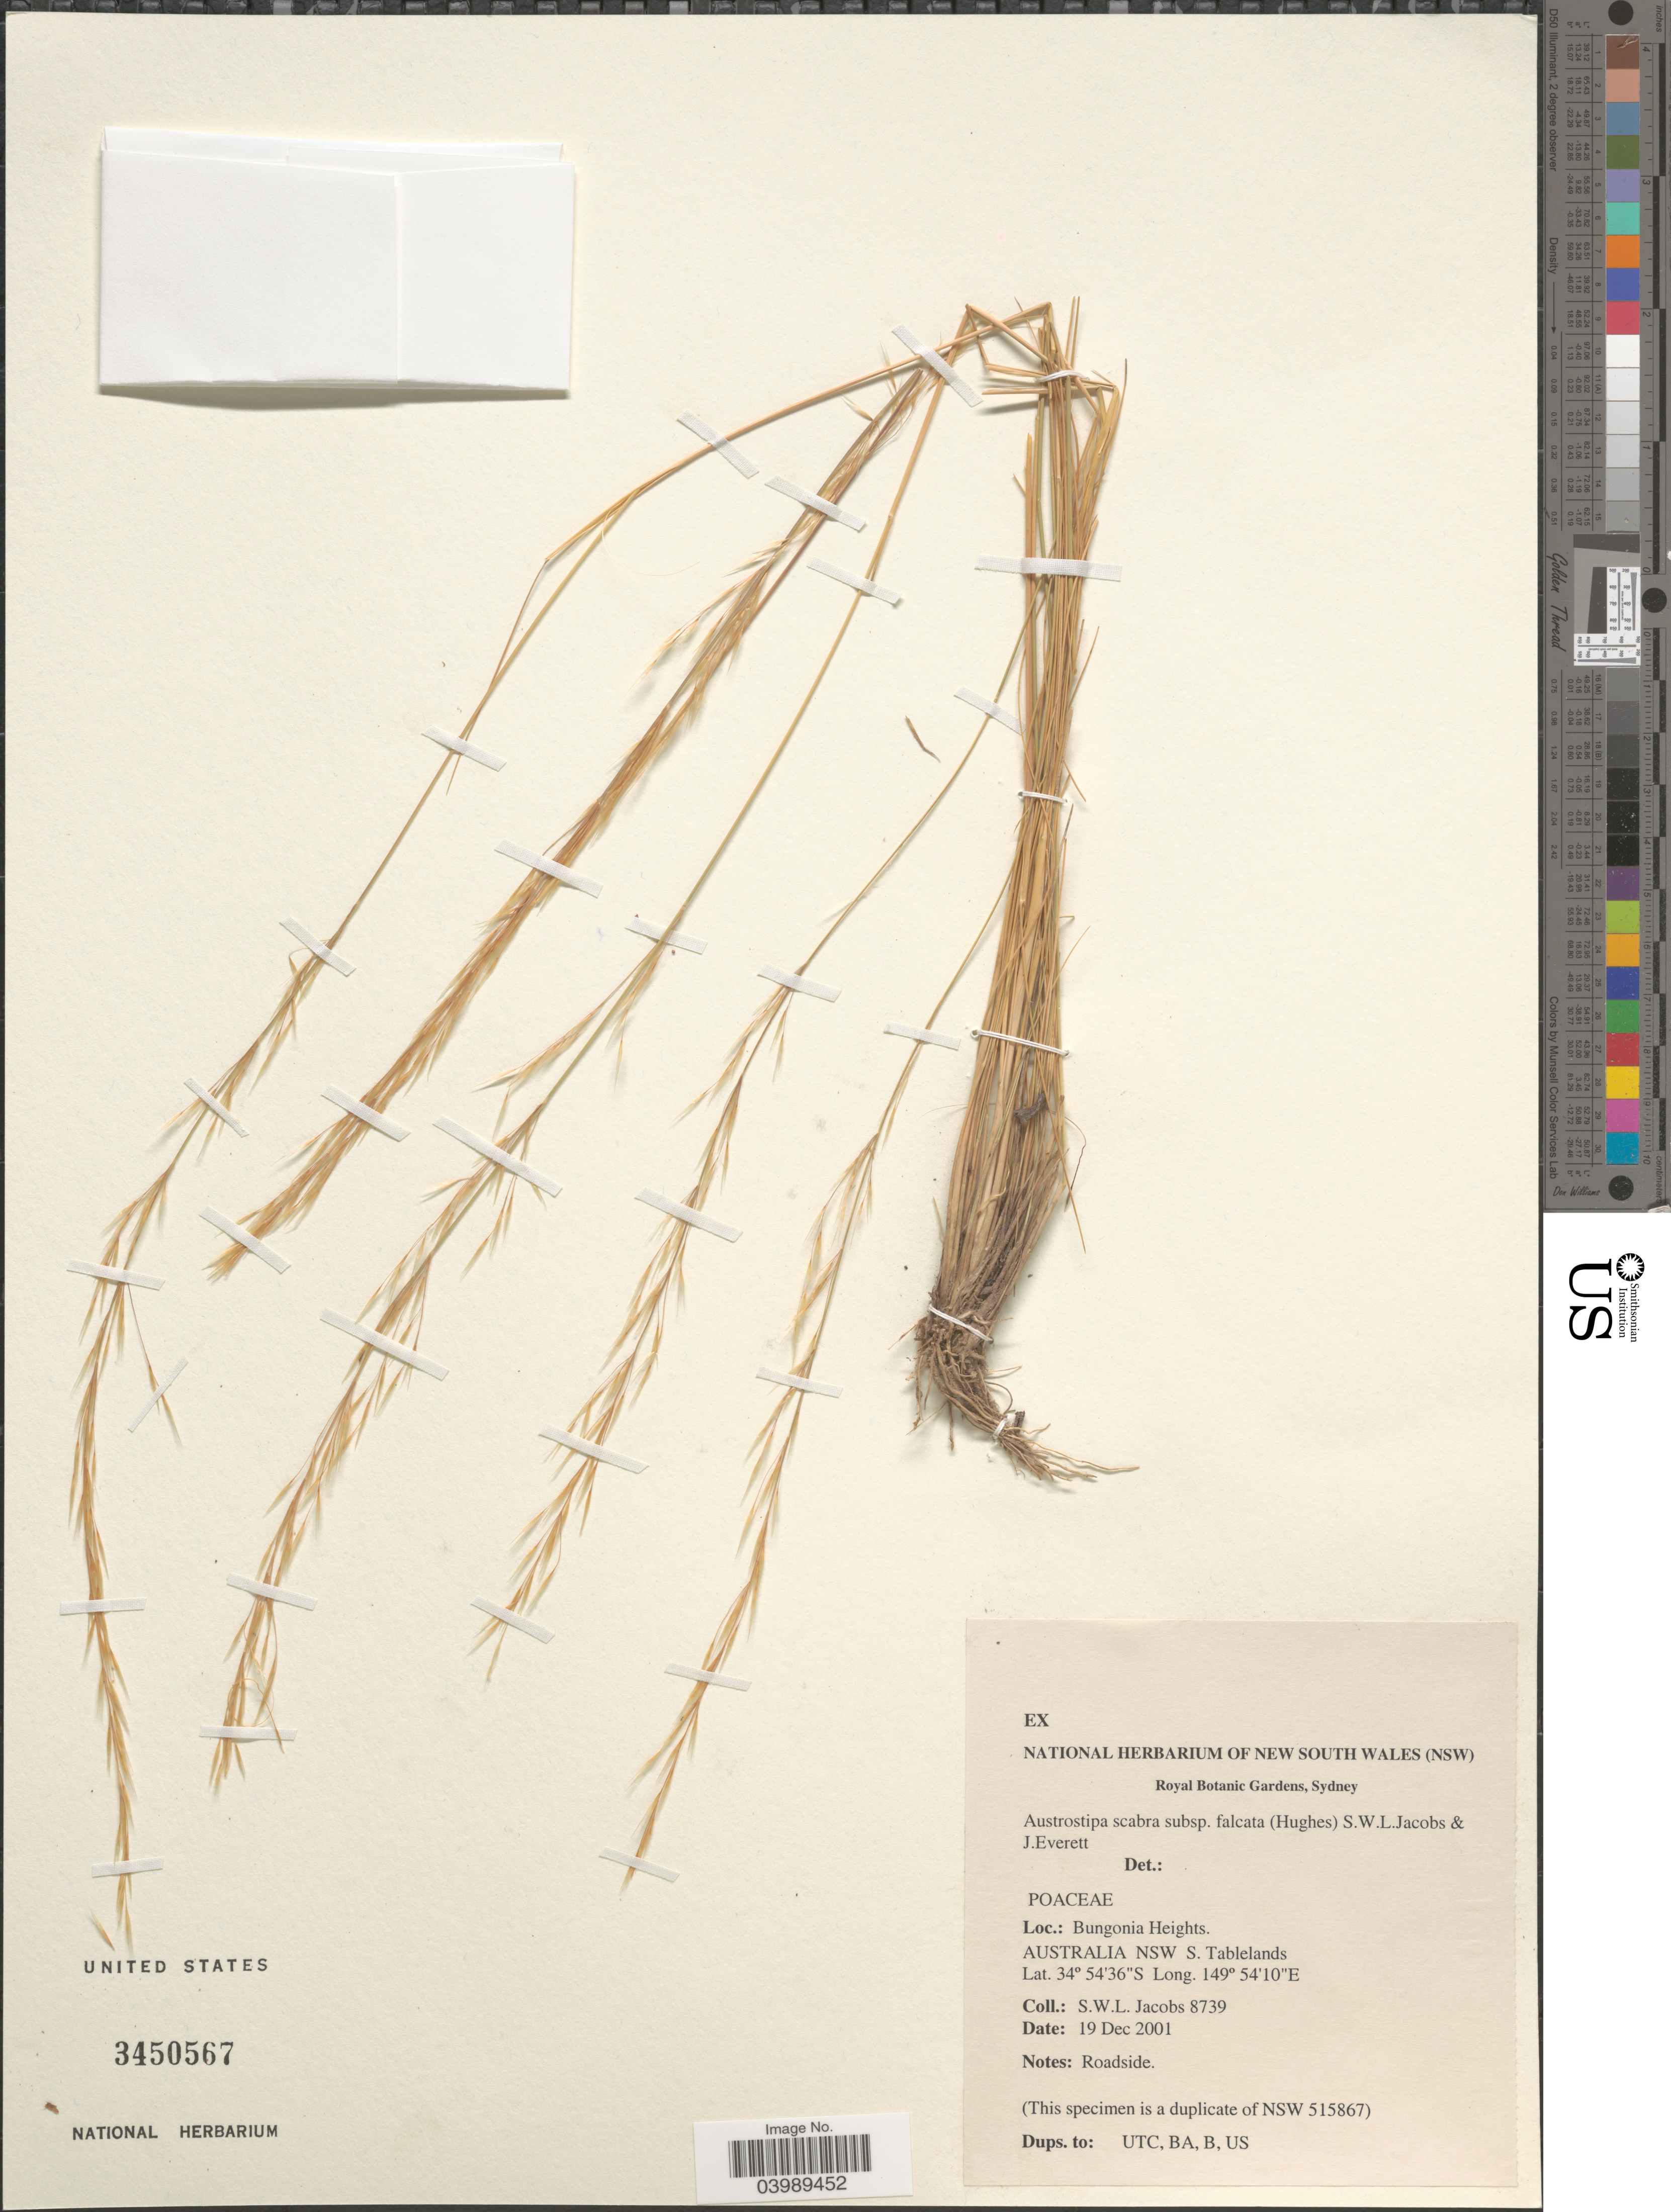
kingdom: Plantae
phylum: Tracheophyta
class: Liliopsida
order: Poales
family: Poaceae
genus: Austrostipa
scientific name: Austrostipa scabra subsp. falcata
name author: (Hughes) S.W.L. Jacobs & J. Everett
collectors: S. W. L. Jacobs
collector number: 8739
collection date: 2001-12-19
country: Australia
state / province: New South Wales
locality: Bungonia Heights. S. Tablelands.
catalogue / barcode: US 3450567